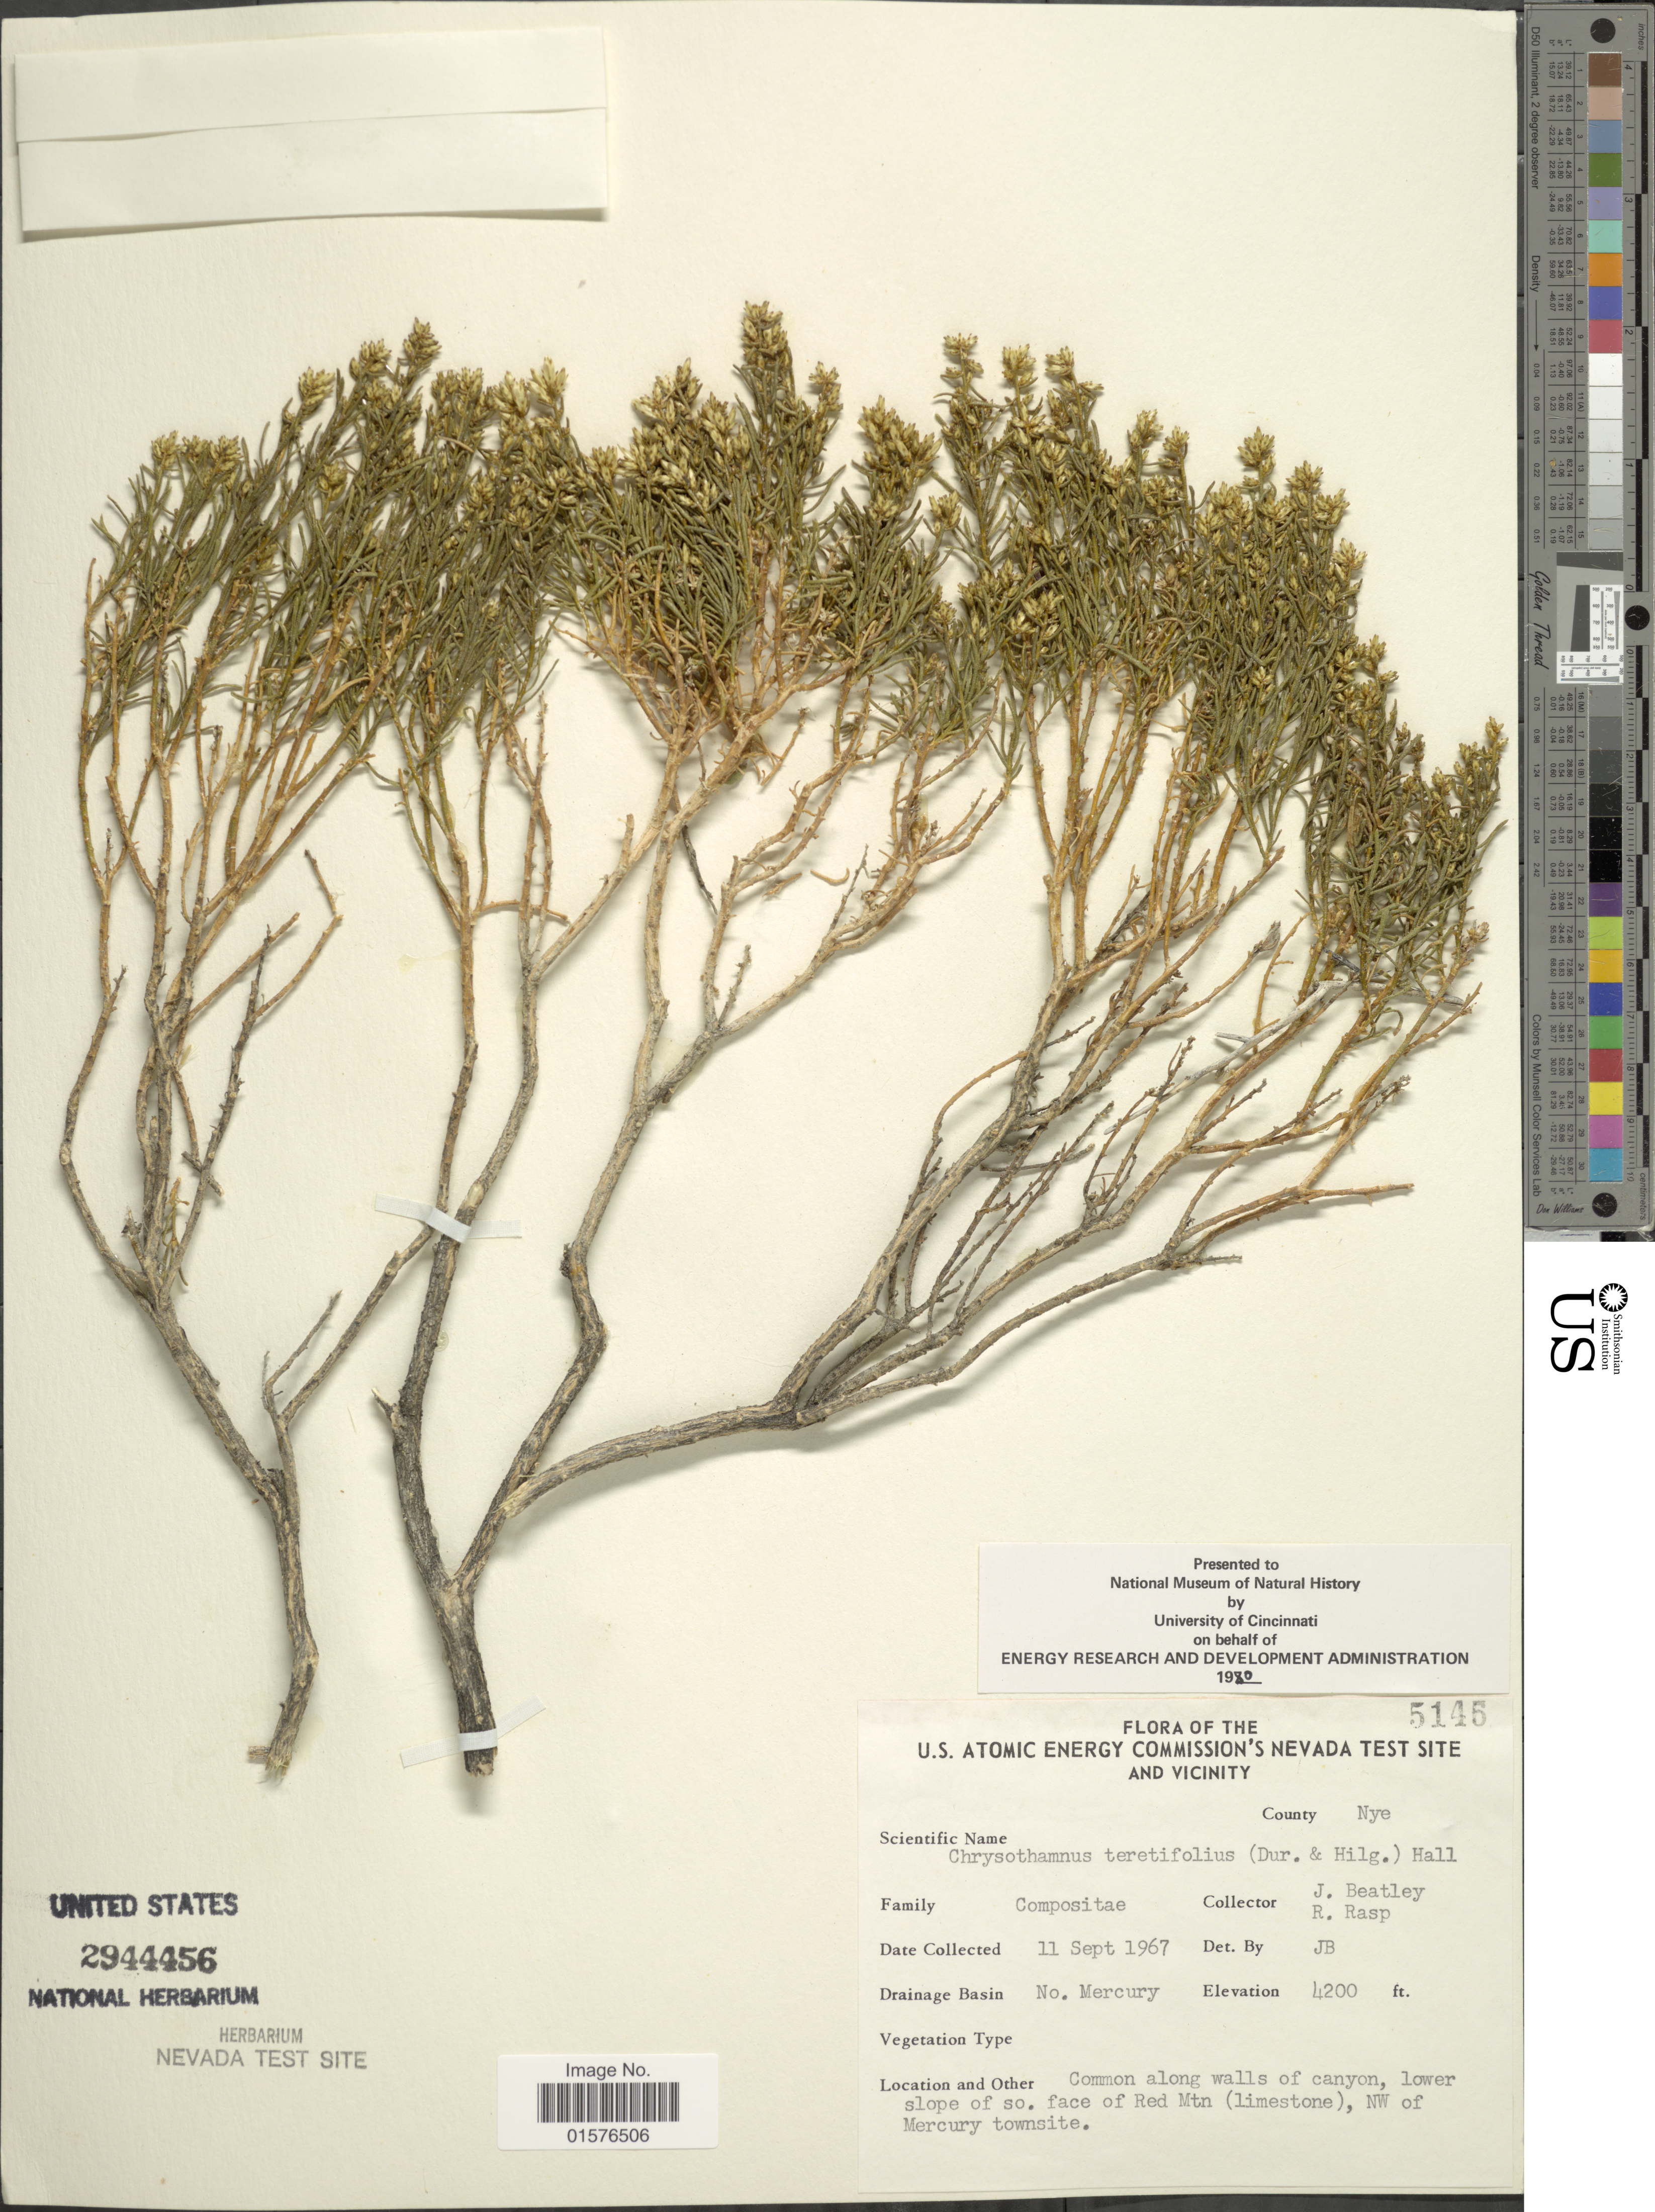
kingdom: Plantae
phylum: Tracheophyta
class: Magnoliopsida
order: Asterales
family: Asteraceae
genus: Ericameria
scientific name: Ericameria teretifolia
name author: (Durand & Hilg.) Jeps.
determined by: Urbatsch, Lowell E., Curator (LSU), Louisiana State University (UNITED STATES)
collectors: J. C. Beatley & R. Rasp.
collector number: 5145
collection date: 1967-09-11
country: United States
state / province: Nevada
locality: The U.S. Atomic Energy Commission's Nevada test Site and Vicinity, County: Nye, Drainage Basin: No. Mercury, along walls of canyon, lower slope of so. face of Red Mtn (Limestone), NW of Mercury townsite.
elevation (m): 1280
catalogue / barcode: US 2944456